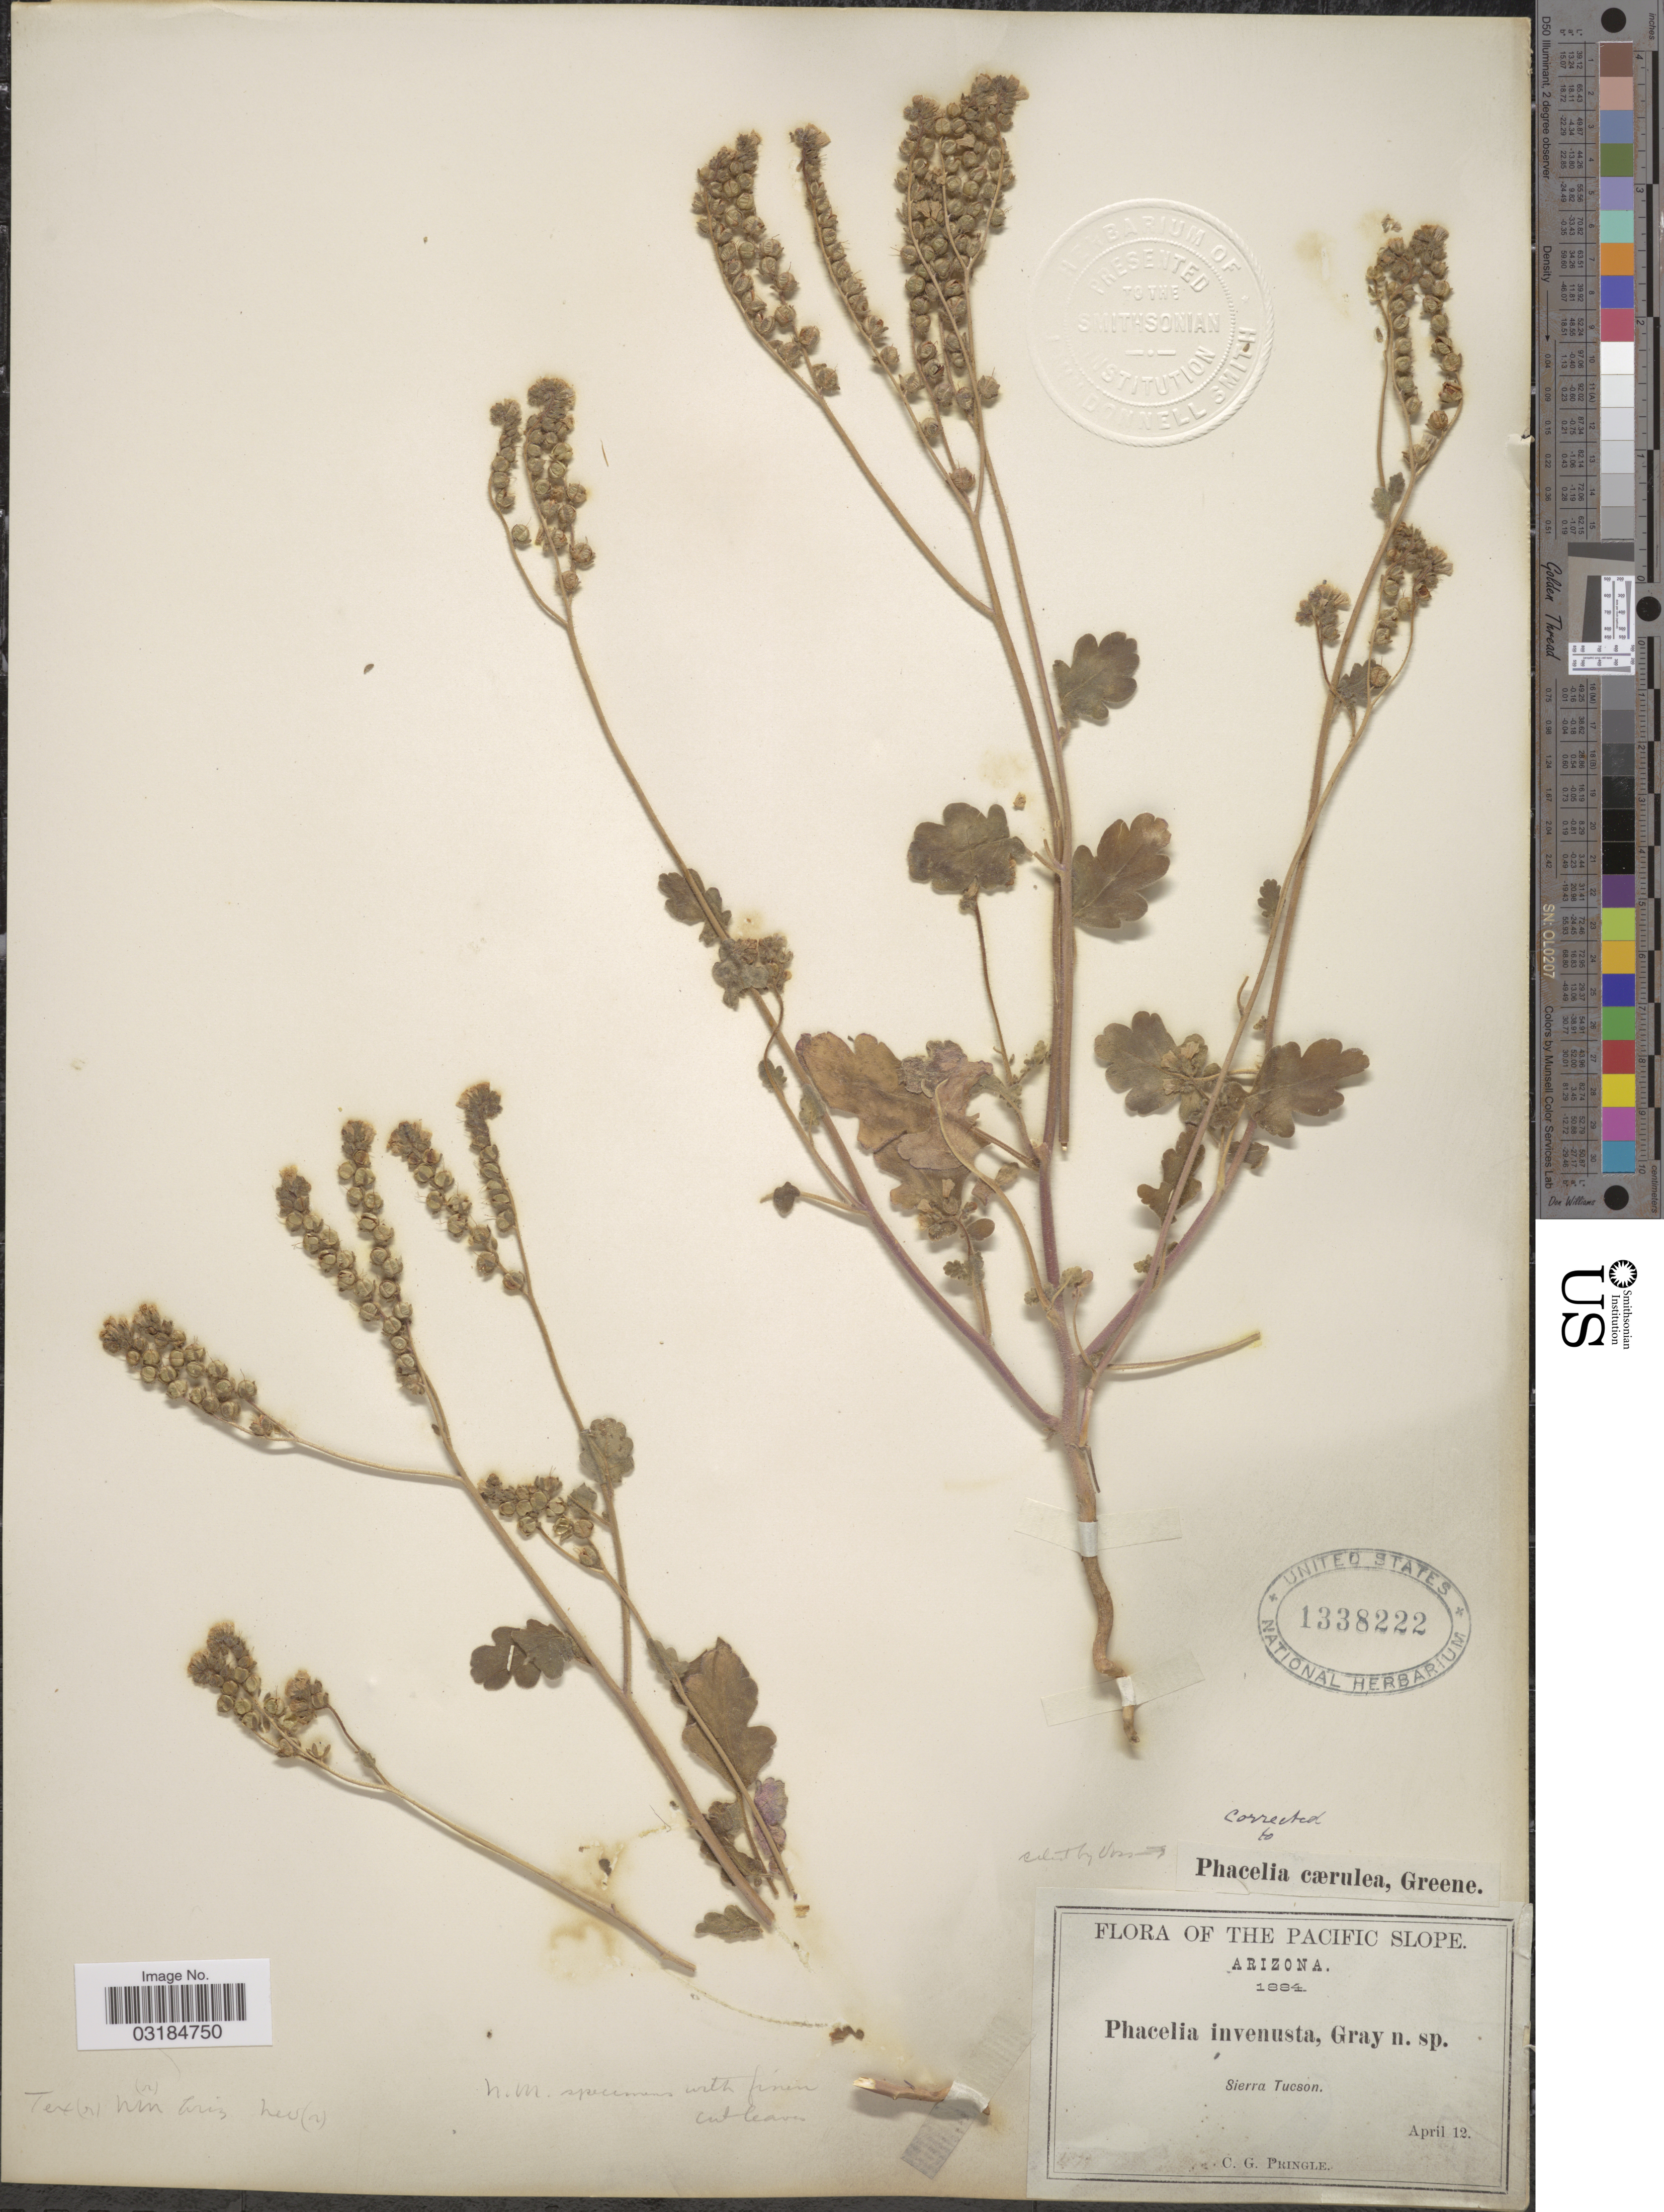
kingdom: Plantae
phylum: Tracheophyta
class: Magnoliopsida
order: Boraginales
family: Hydrophyllaceae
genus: Phacelia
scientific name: Phacelia caerulea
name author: Greene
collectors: C. G. Pringle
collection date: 1884-04-12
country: United States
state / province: Arizona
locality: The Pacific Slope, Sierra Tucson.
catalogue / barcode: US 1338222